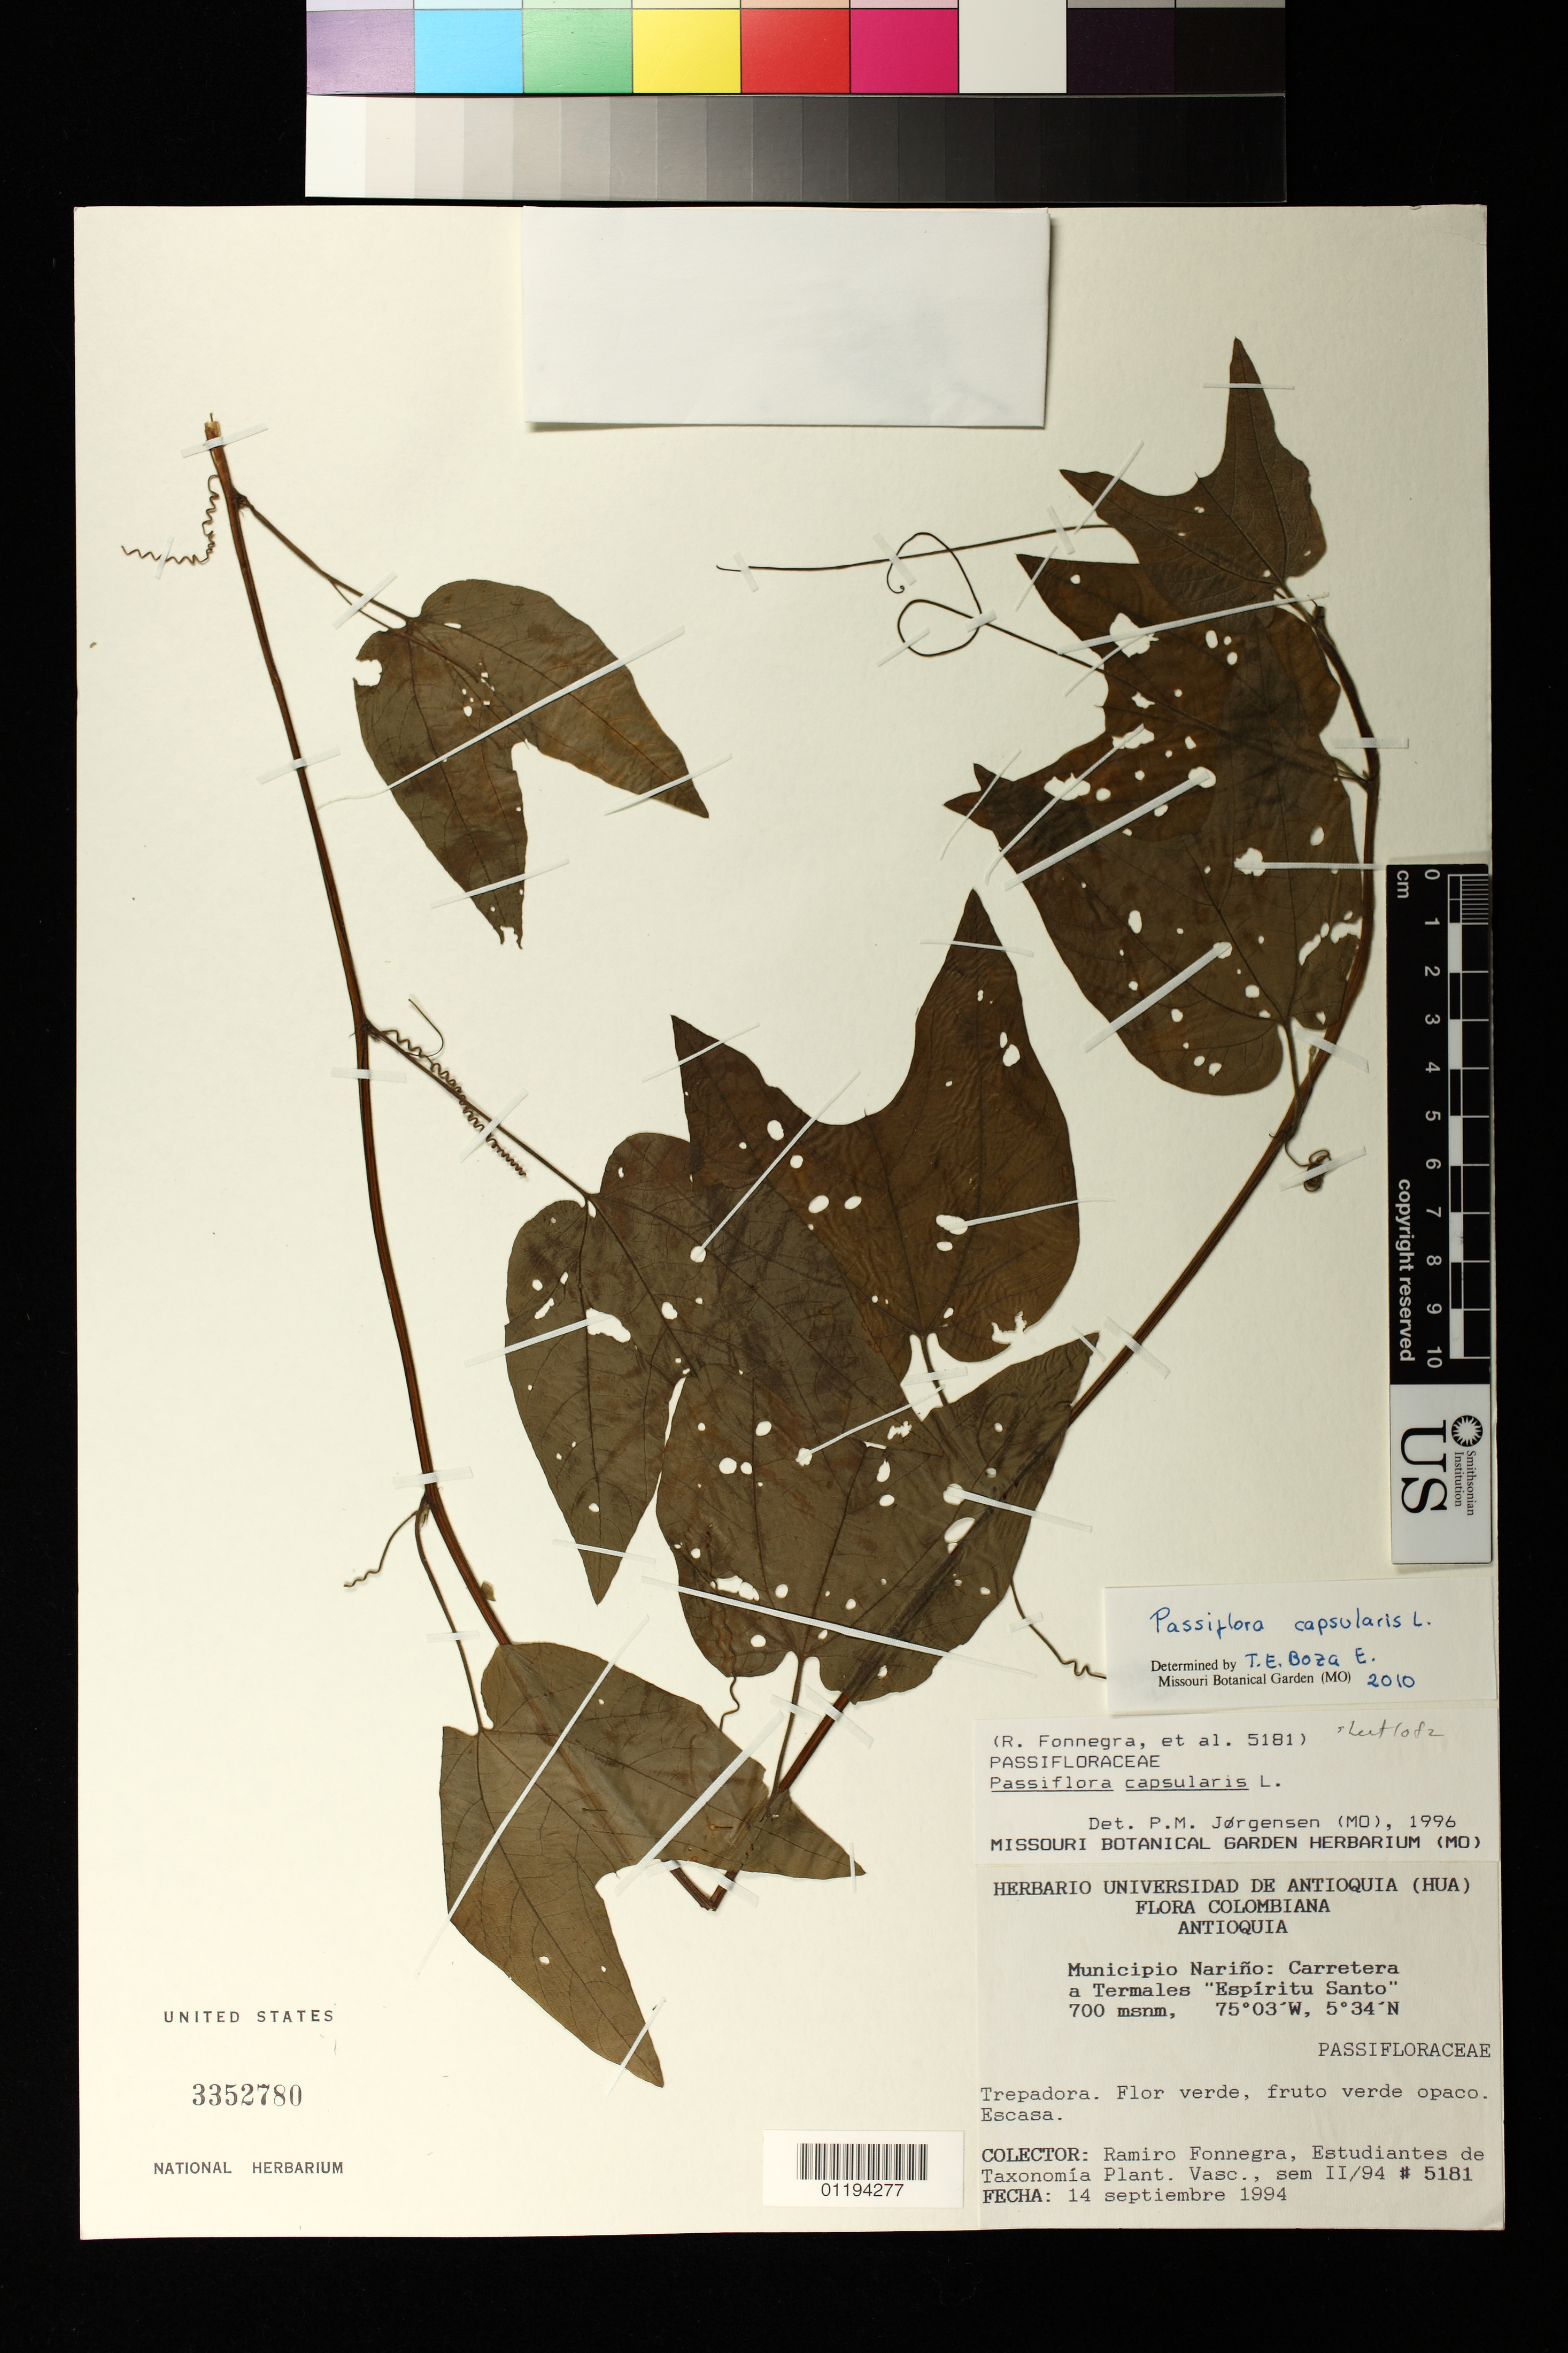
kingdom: Plantae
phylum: Tracheophyta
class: Magnoliopsida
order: Malpighiales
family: Passifloraceae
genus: Passiflora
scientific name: Passiflora capsularis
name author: L.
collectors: R. Fonnegra G.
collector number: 5181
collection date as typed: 14 Sep 1994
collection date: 1994-09-14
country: Colombia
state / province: Antioquia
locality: Municipio Nariño: Carretera a Termales "Espiritu Santo"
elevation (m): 700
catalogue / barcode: US 3352780